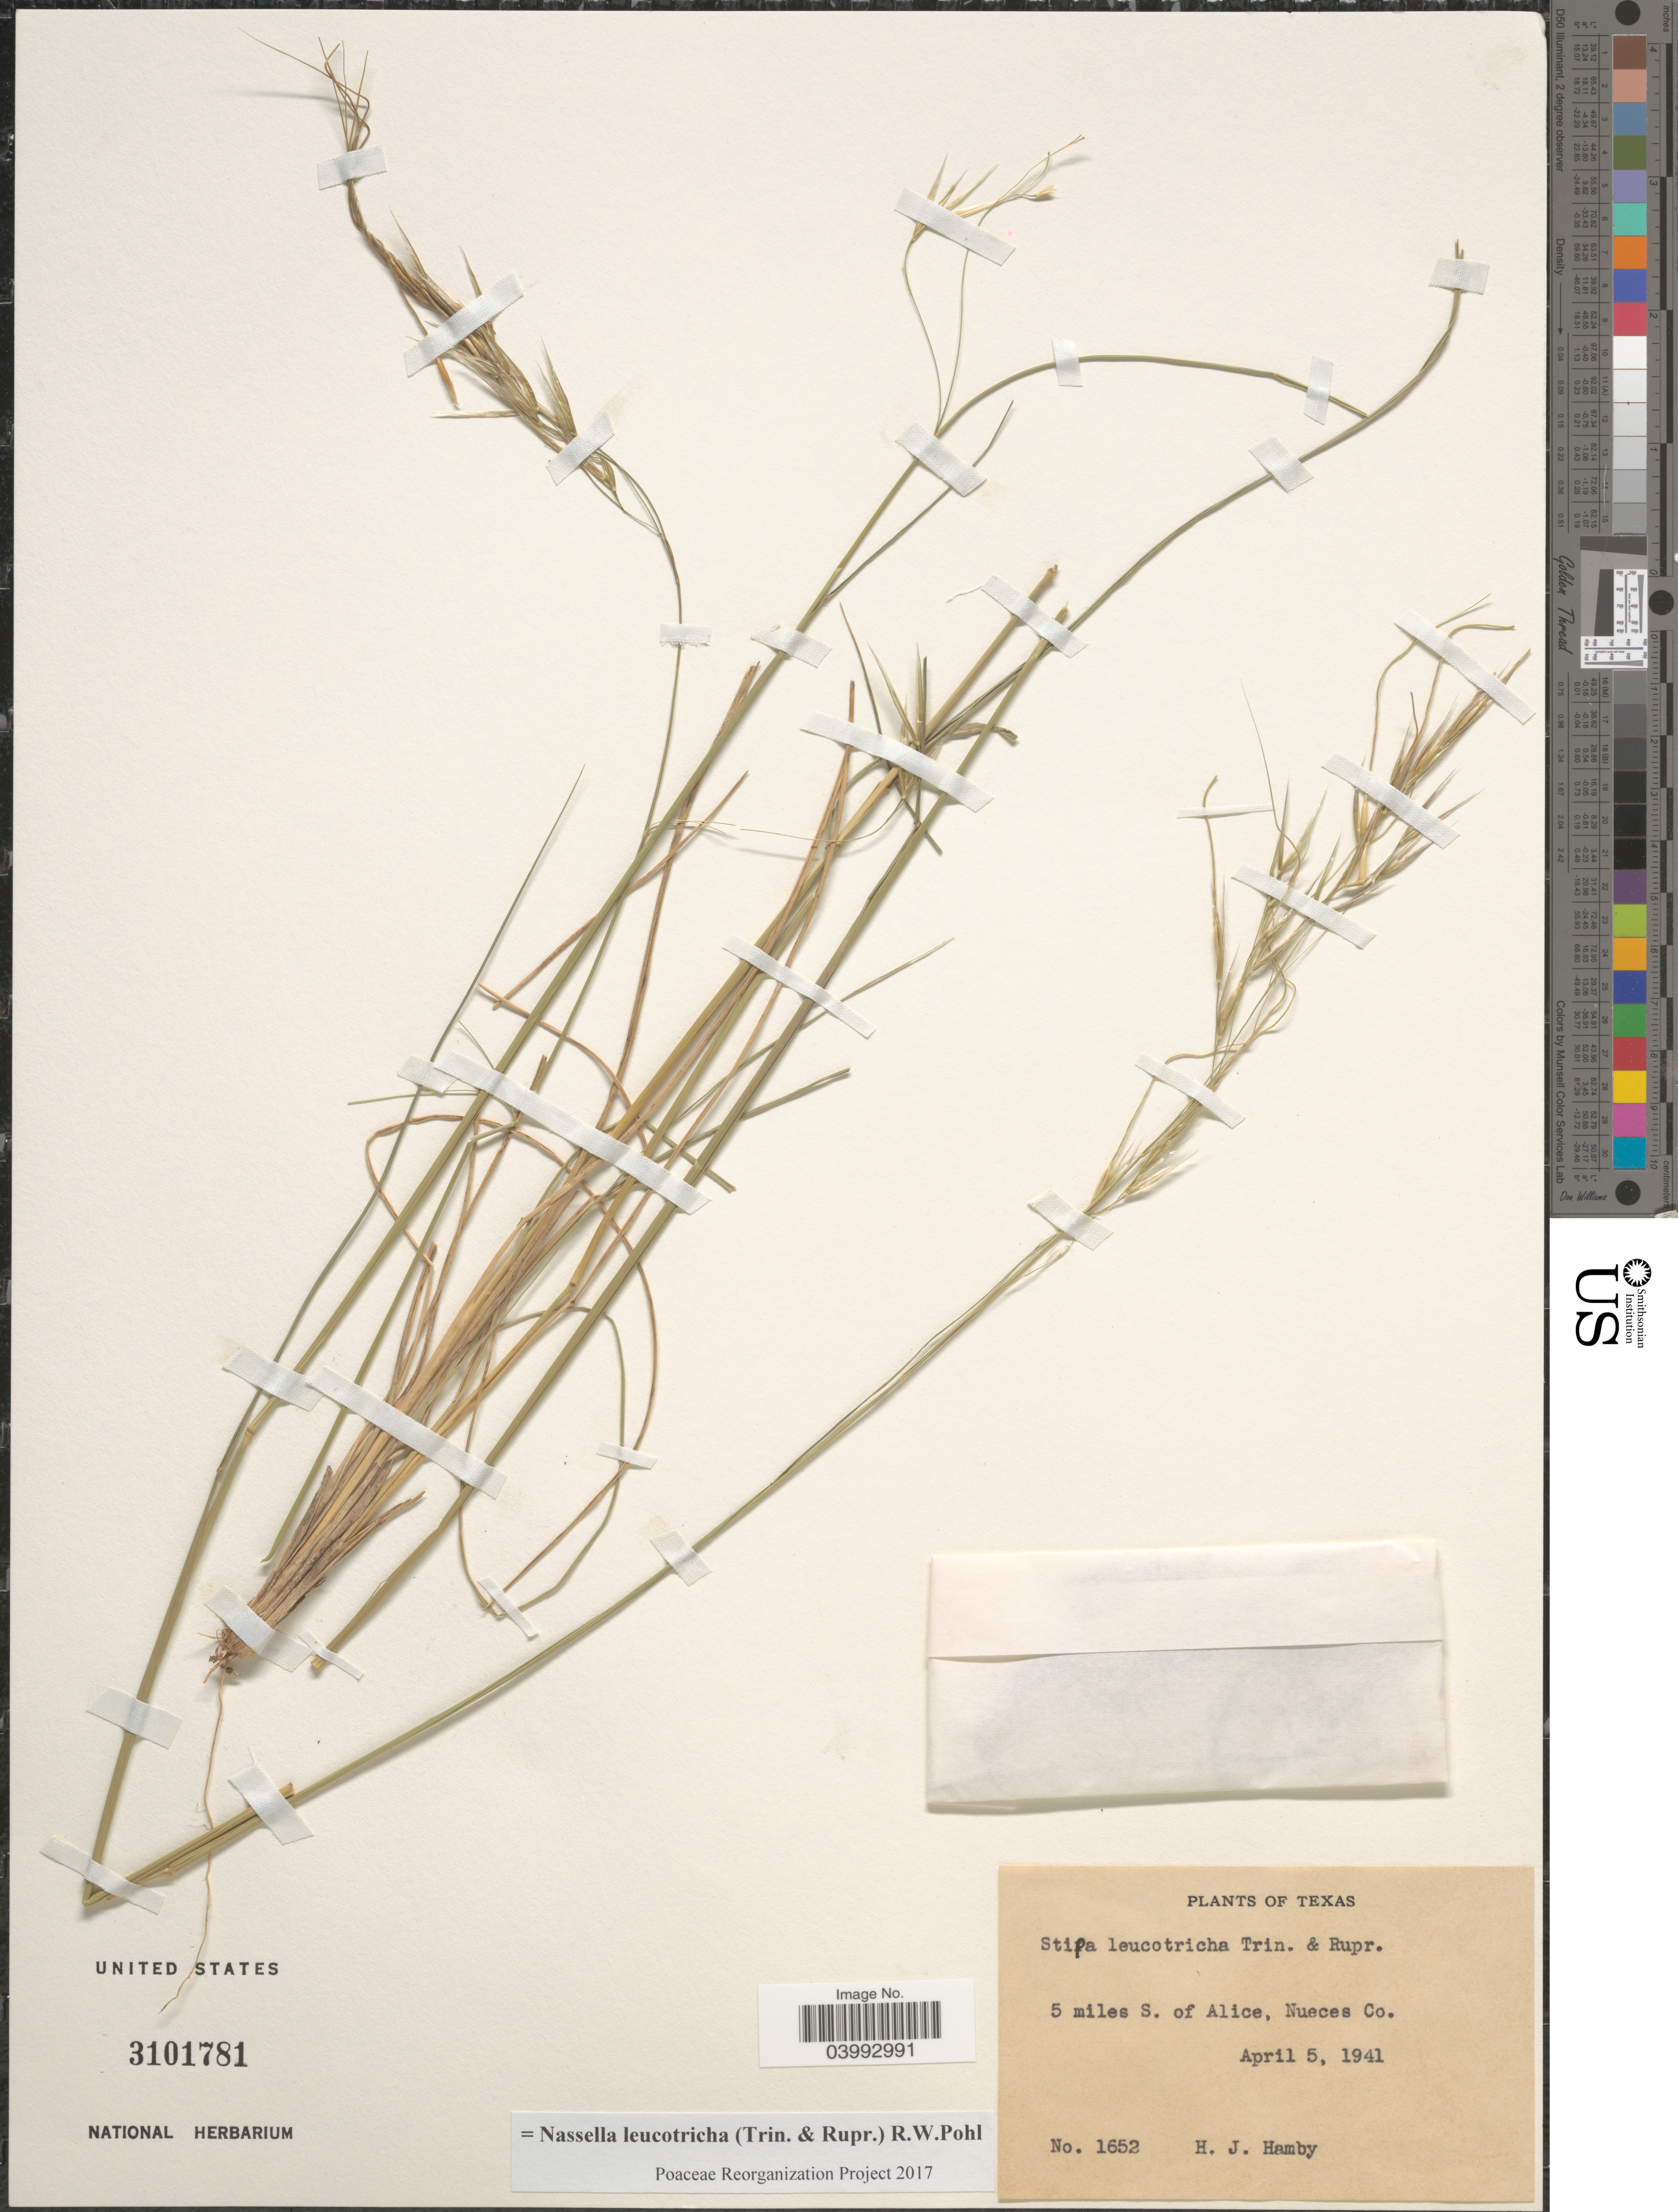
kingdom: Plantae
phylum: Tracheophyta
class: Liliopsida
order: Poales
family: Poaceae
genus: Nassella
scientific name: Nassella leucotricha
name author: (Trin. & Rupr.) R.W. Pohl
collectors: H. Hamby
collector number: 1652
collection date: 1941-04-05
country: United States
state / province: Texas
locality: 5 miles S. of Alice, Nueces Co.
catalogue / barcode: US 3101781